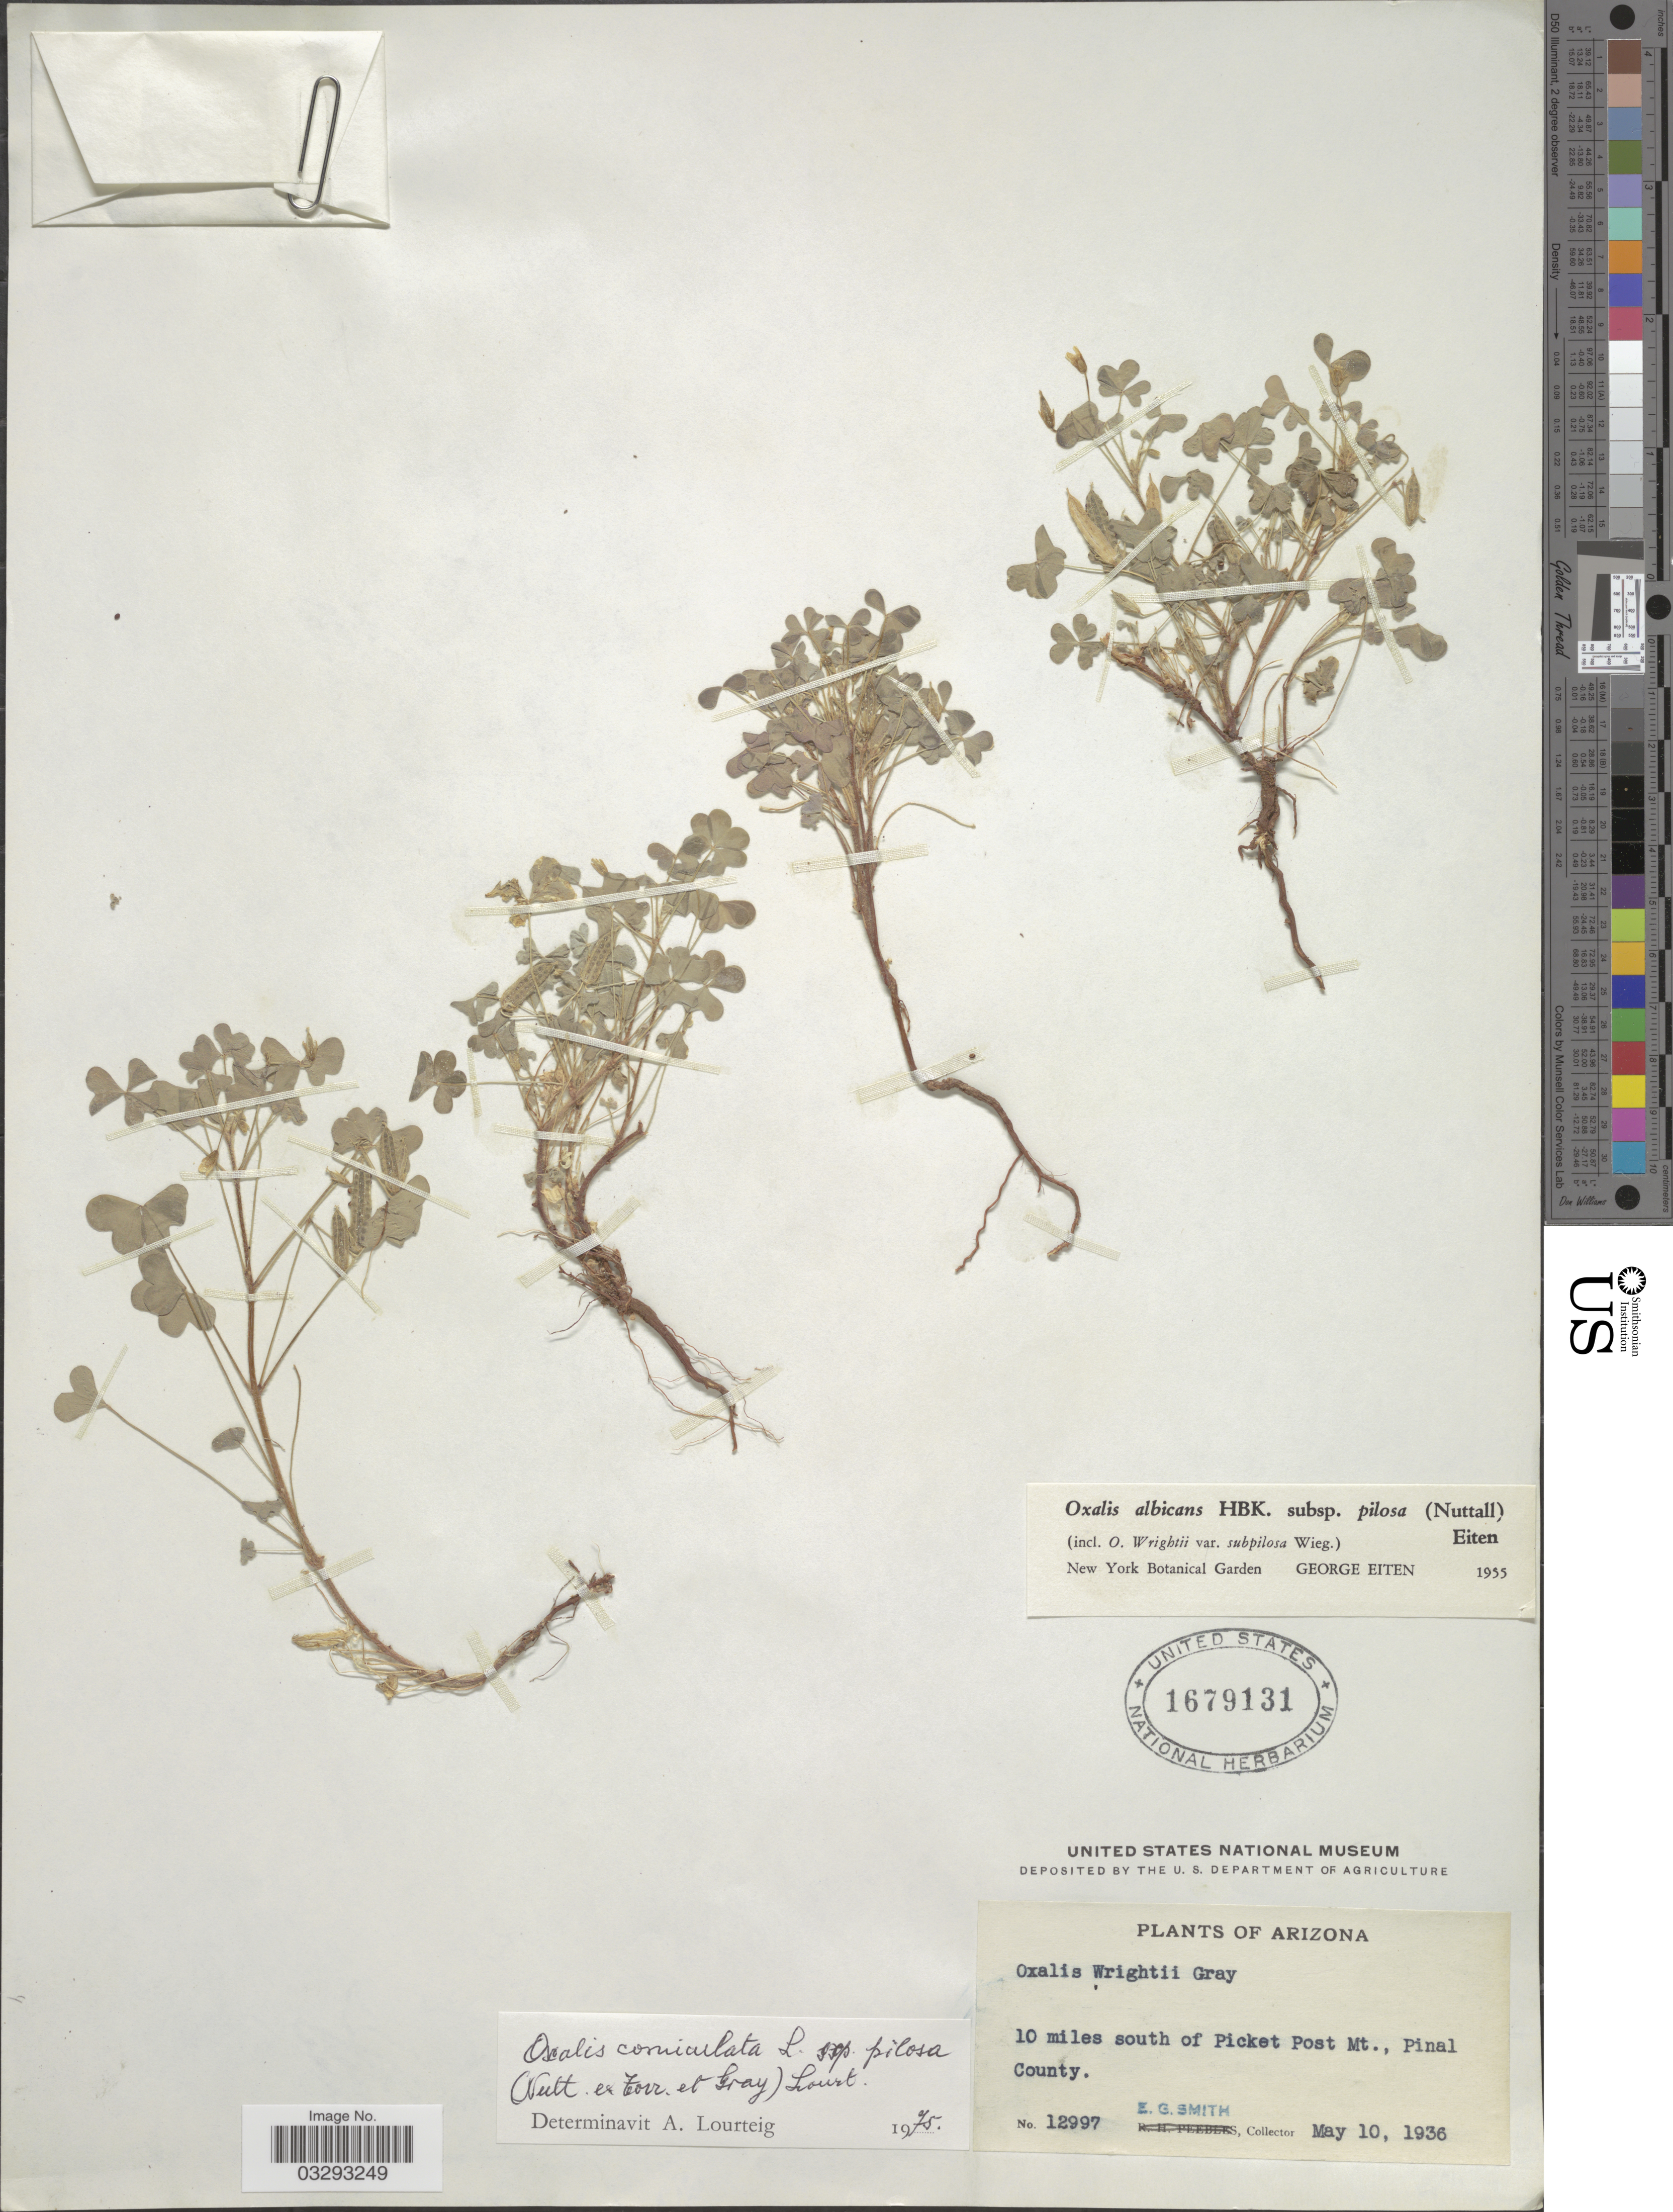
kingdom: Plantae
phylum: Tracheophyta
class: Magnoliopsida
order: Oxalidales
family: Oxalidaceae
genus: Oxalis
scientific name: Oxalis corniculata subsp. pilosa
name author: (Nutt.) Lourteig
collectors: E. G. Smith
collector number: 12997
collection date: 1936-05-10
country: United States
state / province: Arizona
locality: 10 miles south of Picket Post Mt., Pinal County.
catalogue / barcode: US 1679131